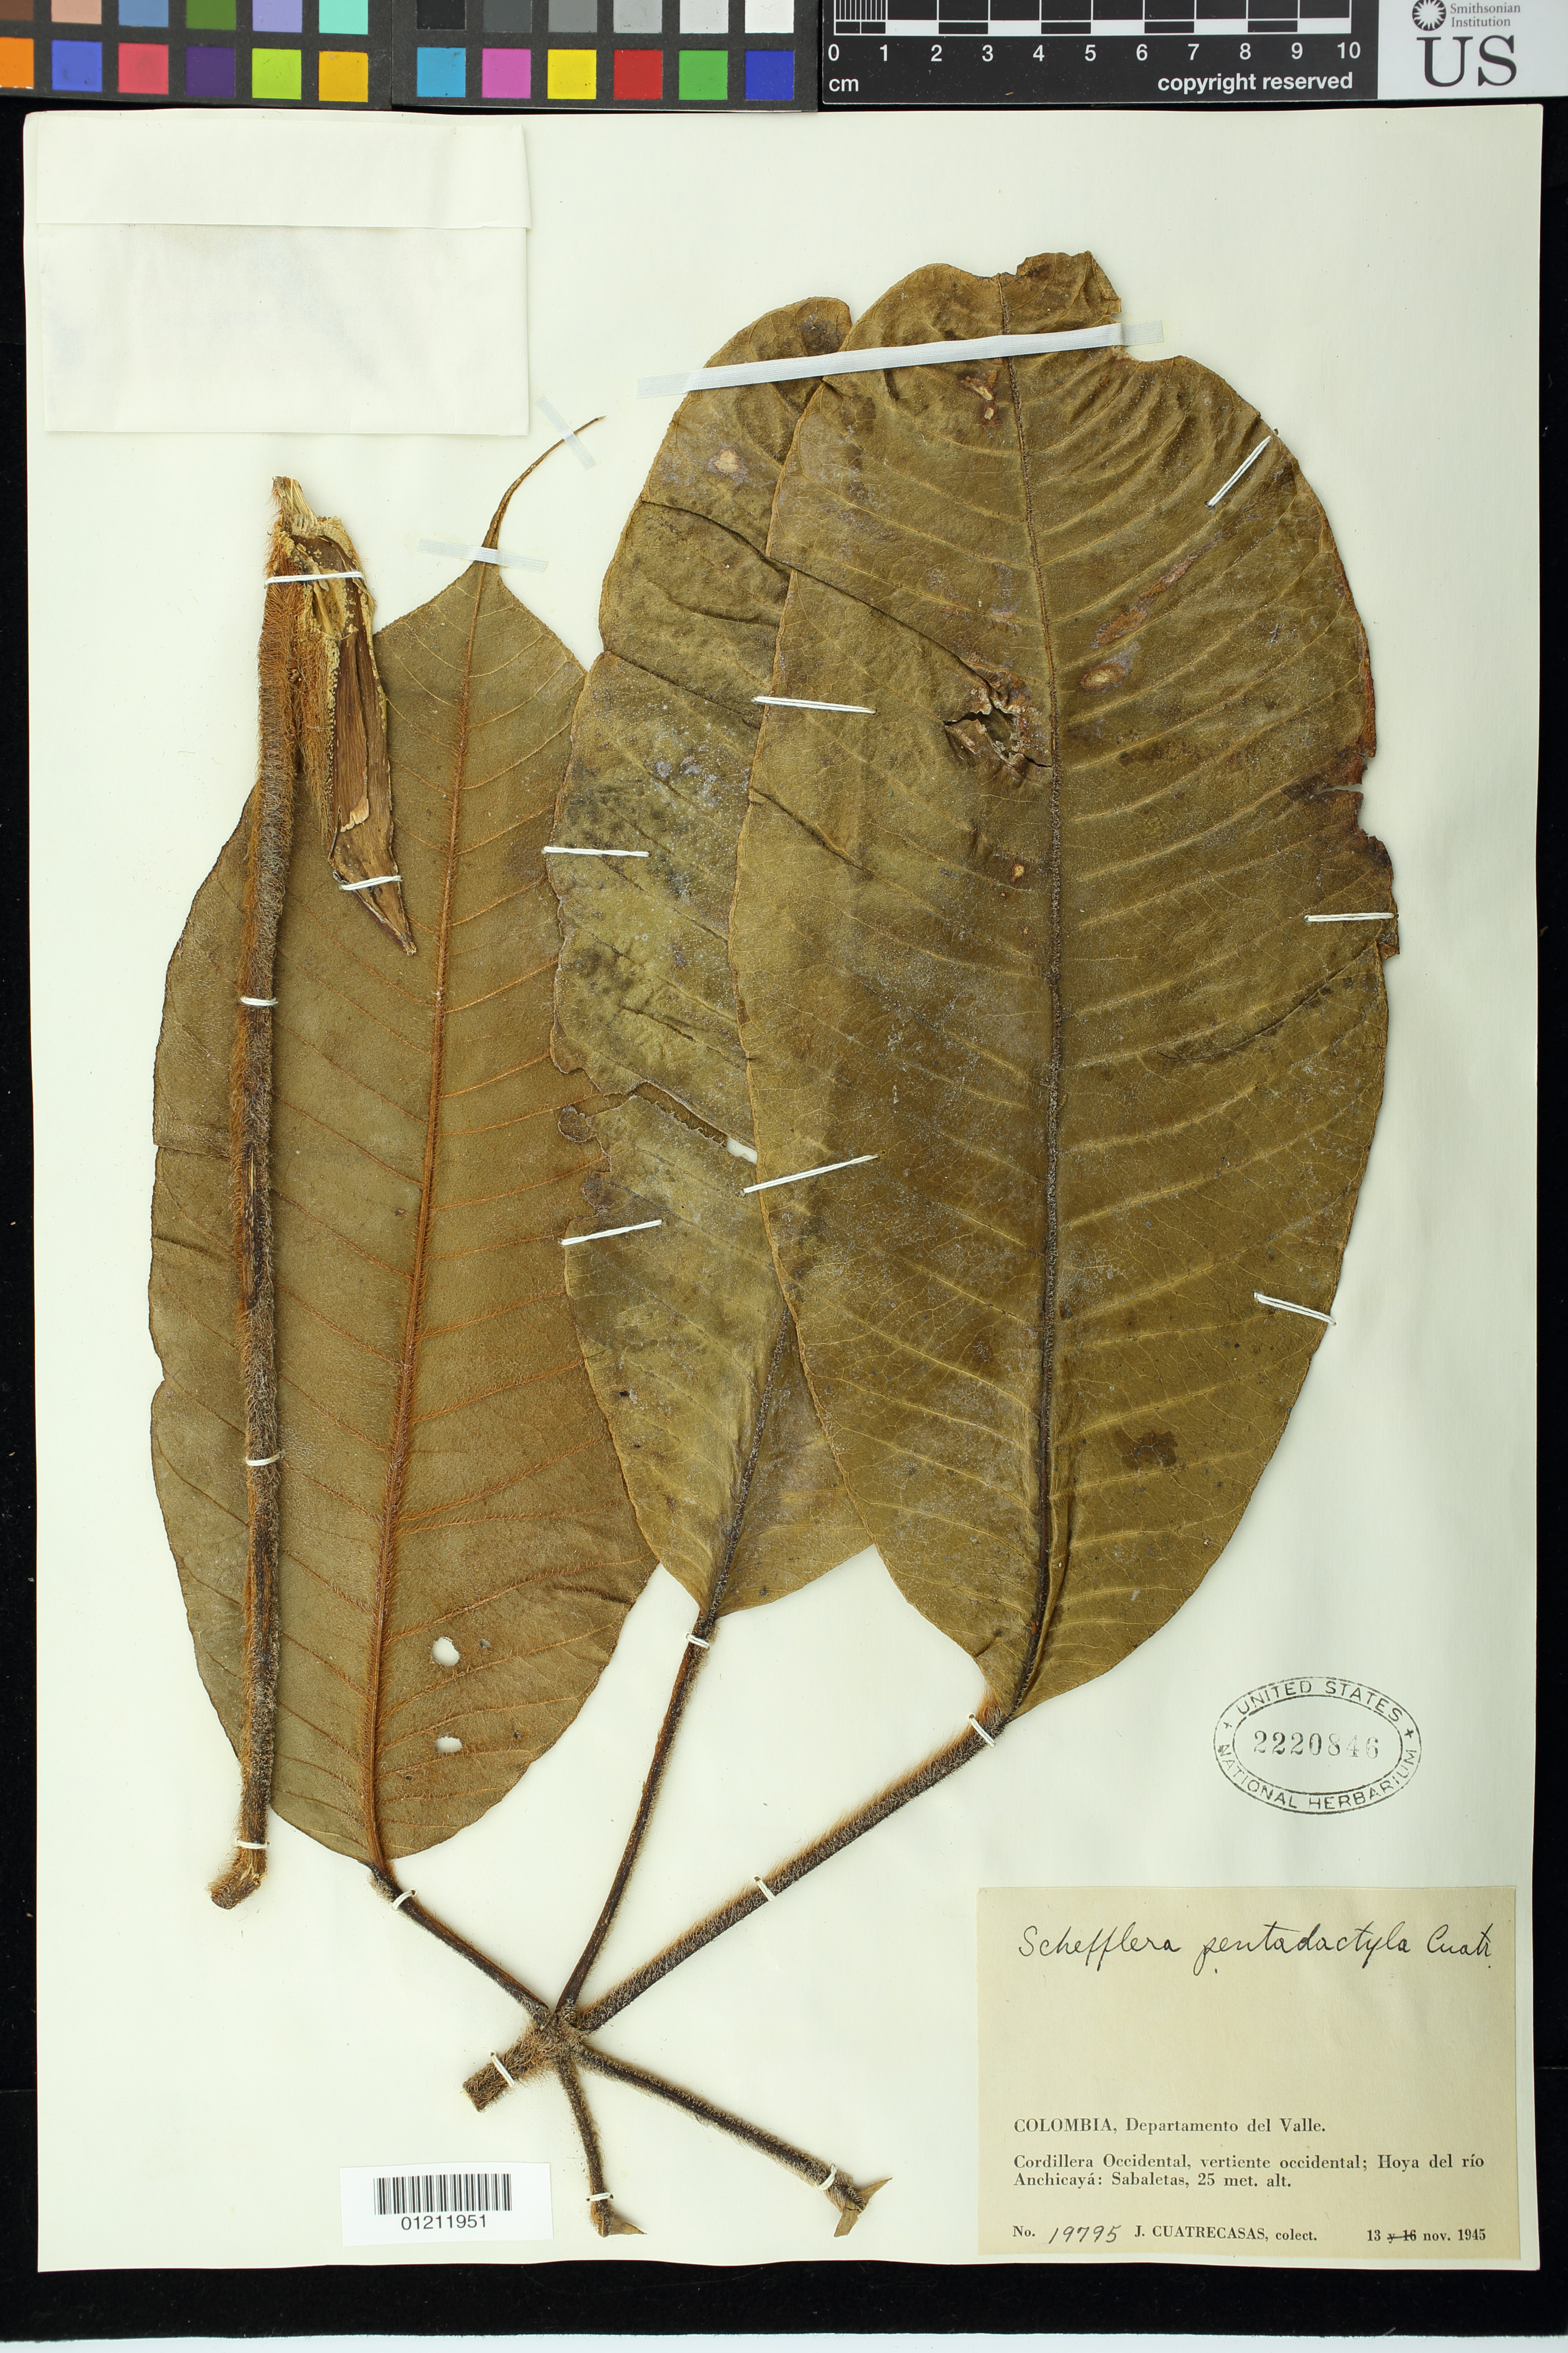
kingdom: Plantae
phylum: Tracheophyta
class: Magnoliopsida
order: Apiales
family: Araliaceae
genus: Schefflera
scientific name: Schefflera pentadactyla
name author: Cuatrec.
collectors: J. Cuatrecasas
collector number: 19795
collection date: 1945-11-13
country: Colombia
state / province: Valle del Cauca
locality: Departamento del Valle: Cordillera Occidental, vertiente occidental; Hoya del río Anchicayá: Sabaletas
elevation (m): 25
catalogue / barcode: US 2220846